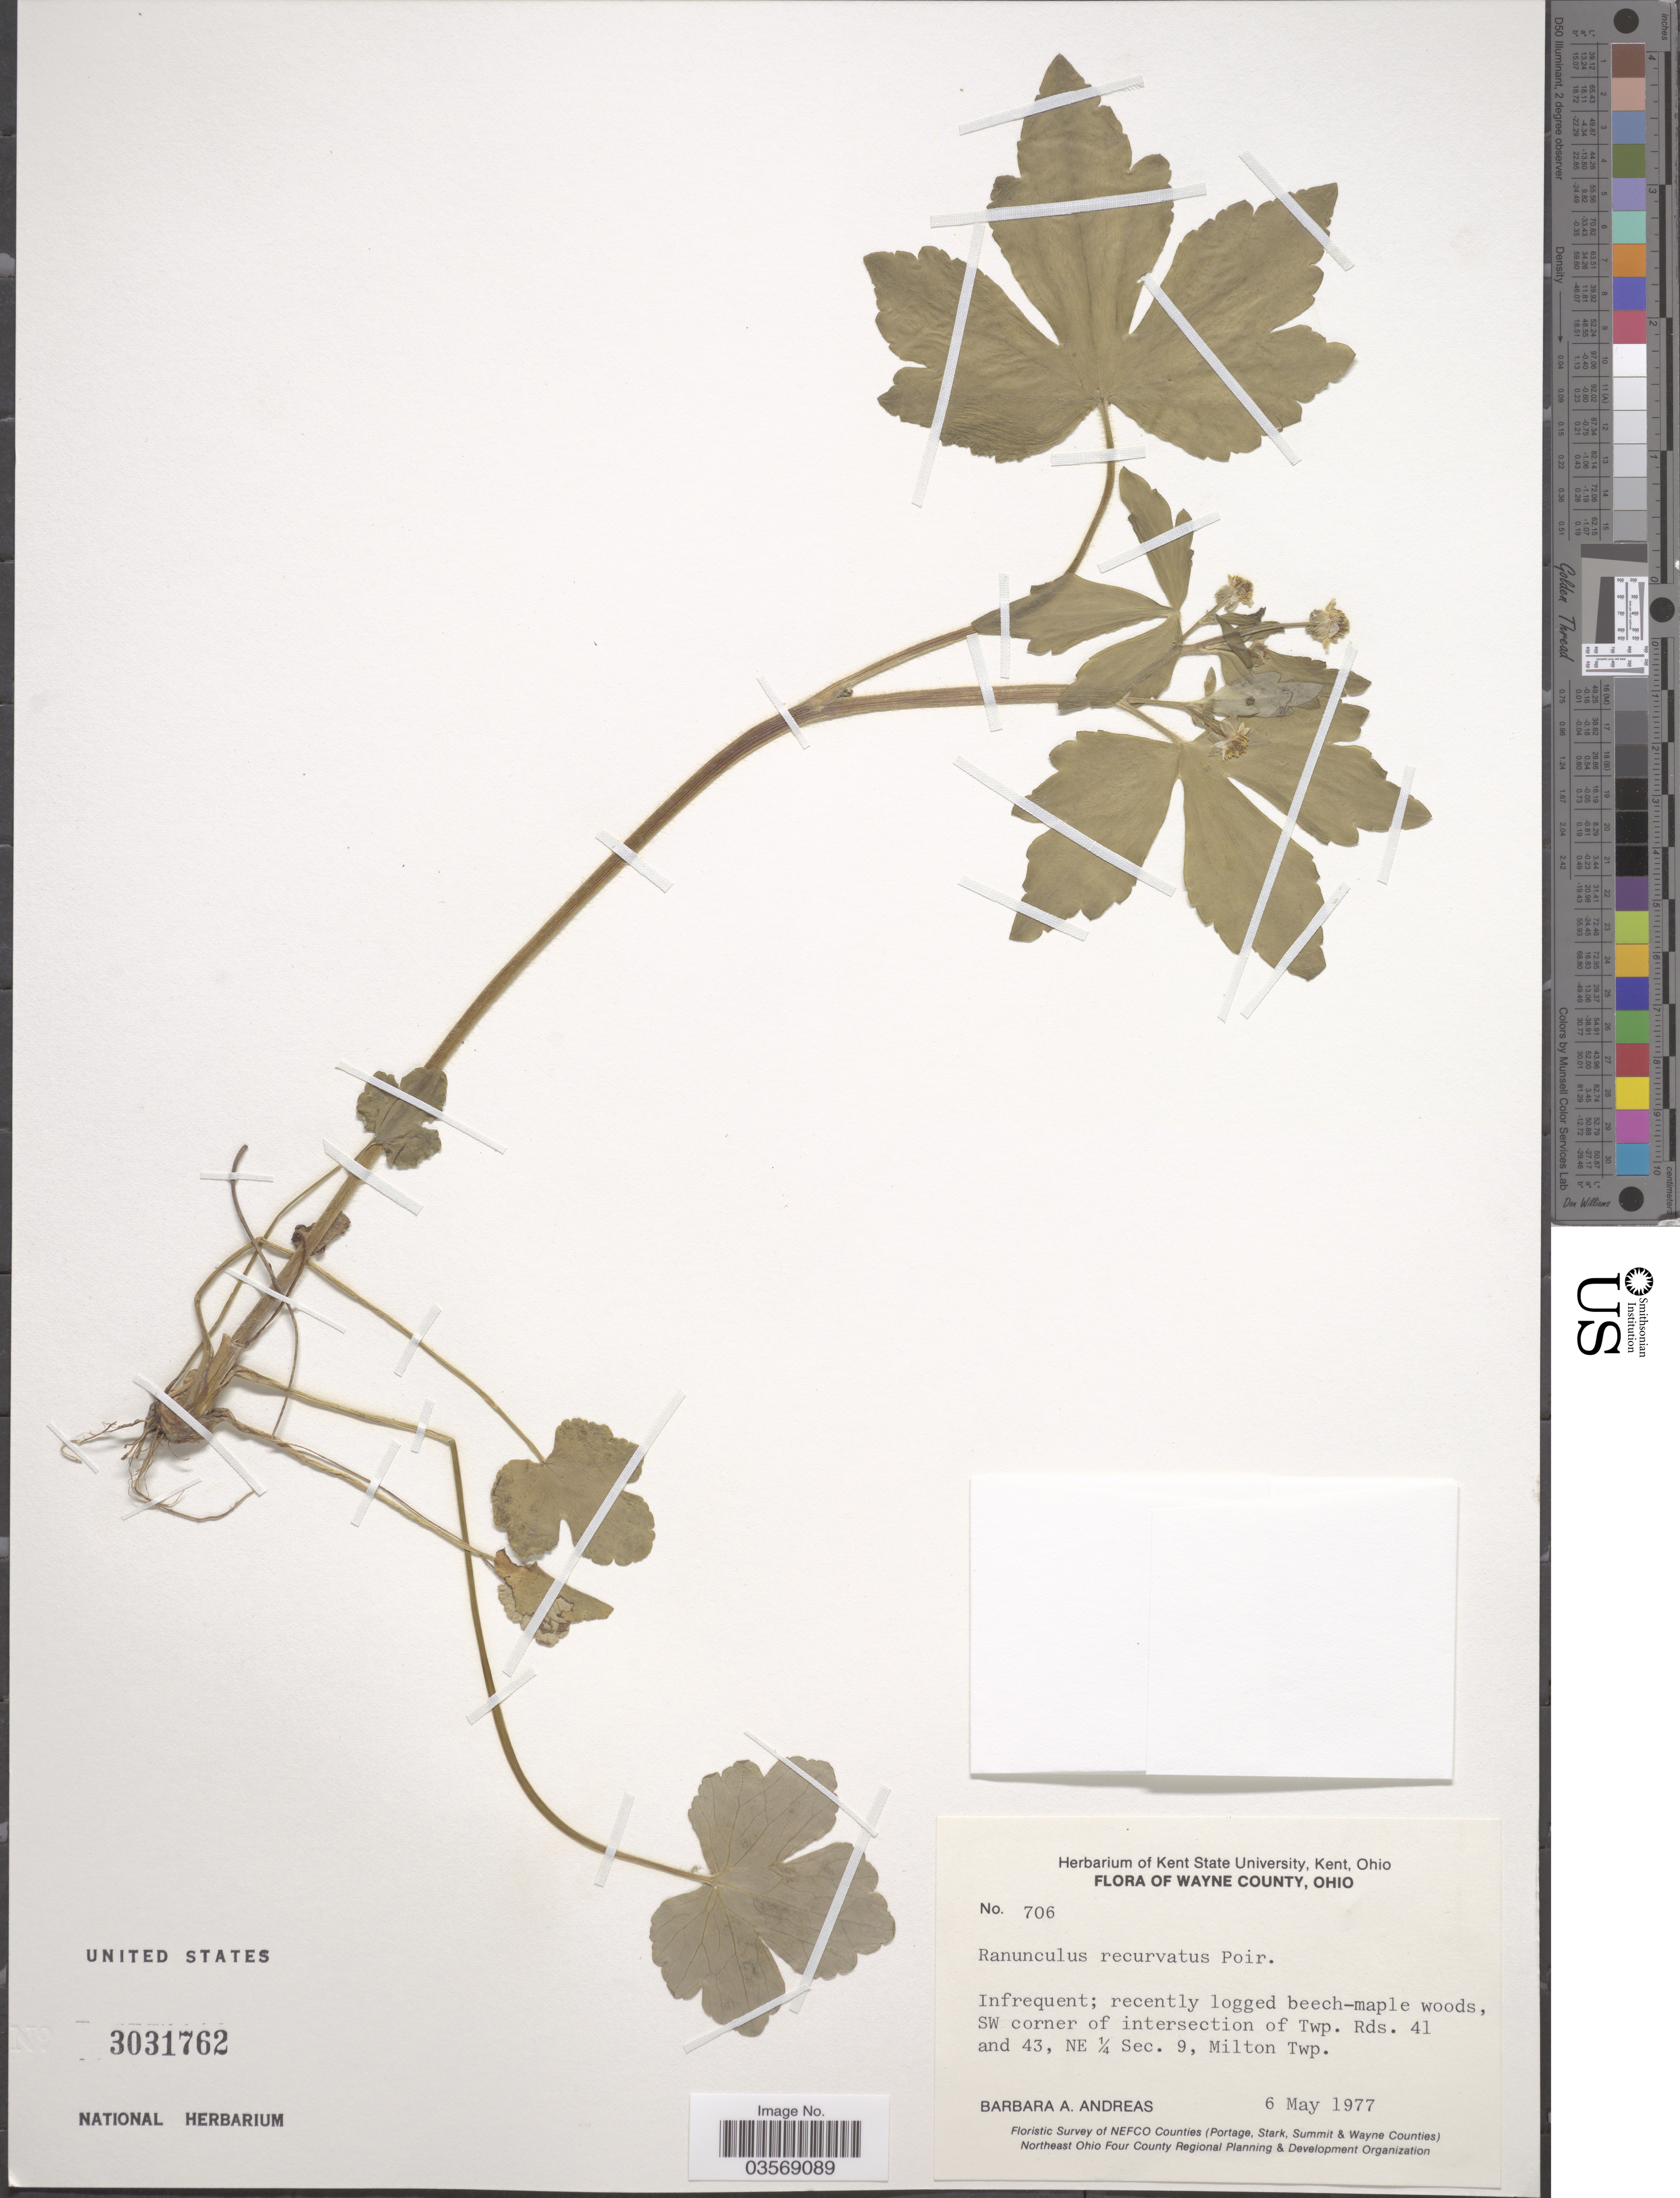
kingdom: Plantae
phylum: Tracheophyta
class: Magnoliopsida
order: Ranunculales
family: Ranunculaceae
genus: Ranunculus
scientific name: Ranunculus recurvatus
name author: Poir.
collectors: B. A. Andreas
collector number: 706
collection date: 1977-05-06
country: United States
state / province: Ohio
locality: Wayne County. SW corner of intersection of Twp. Rds. 41 and 43, NE ¼ Sec. 9, Milton Twp.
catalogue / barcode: US 3031762